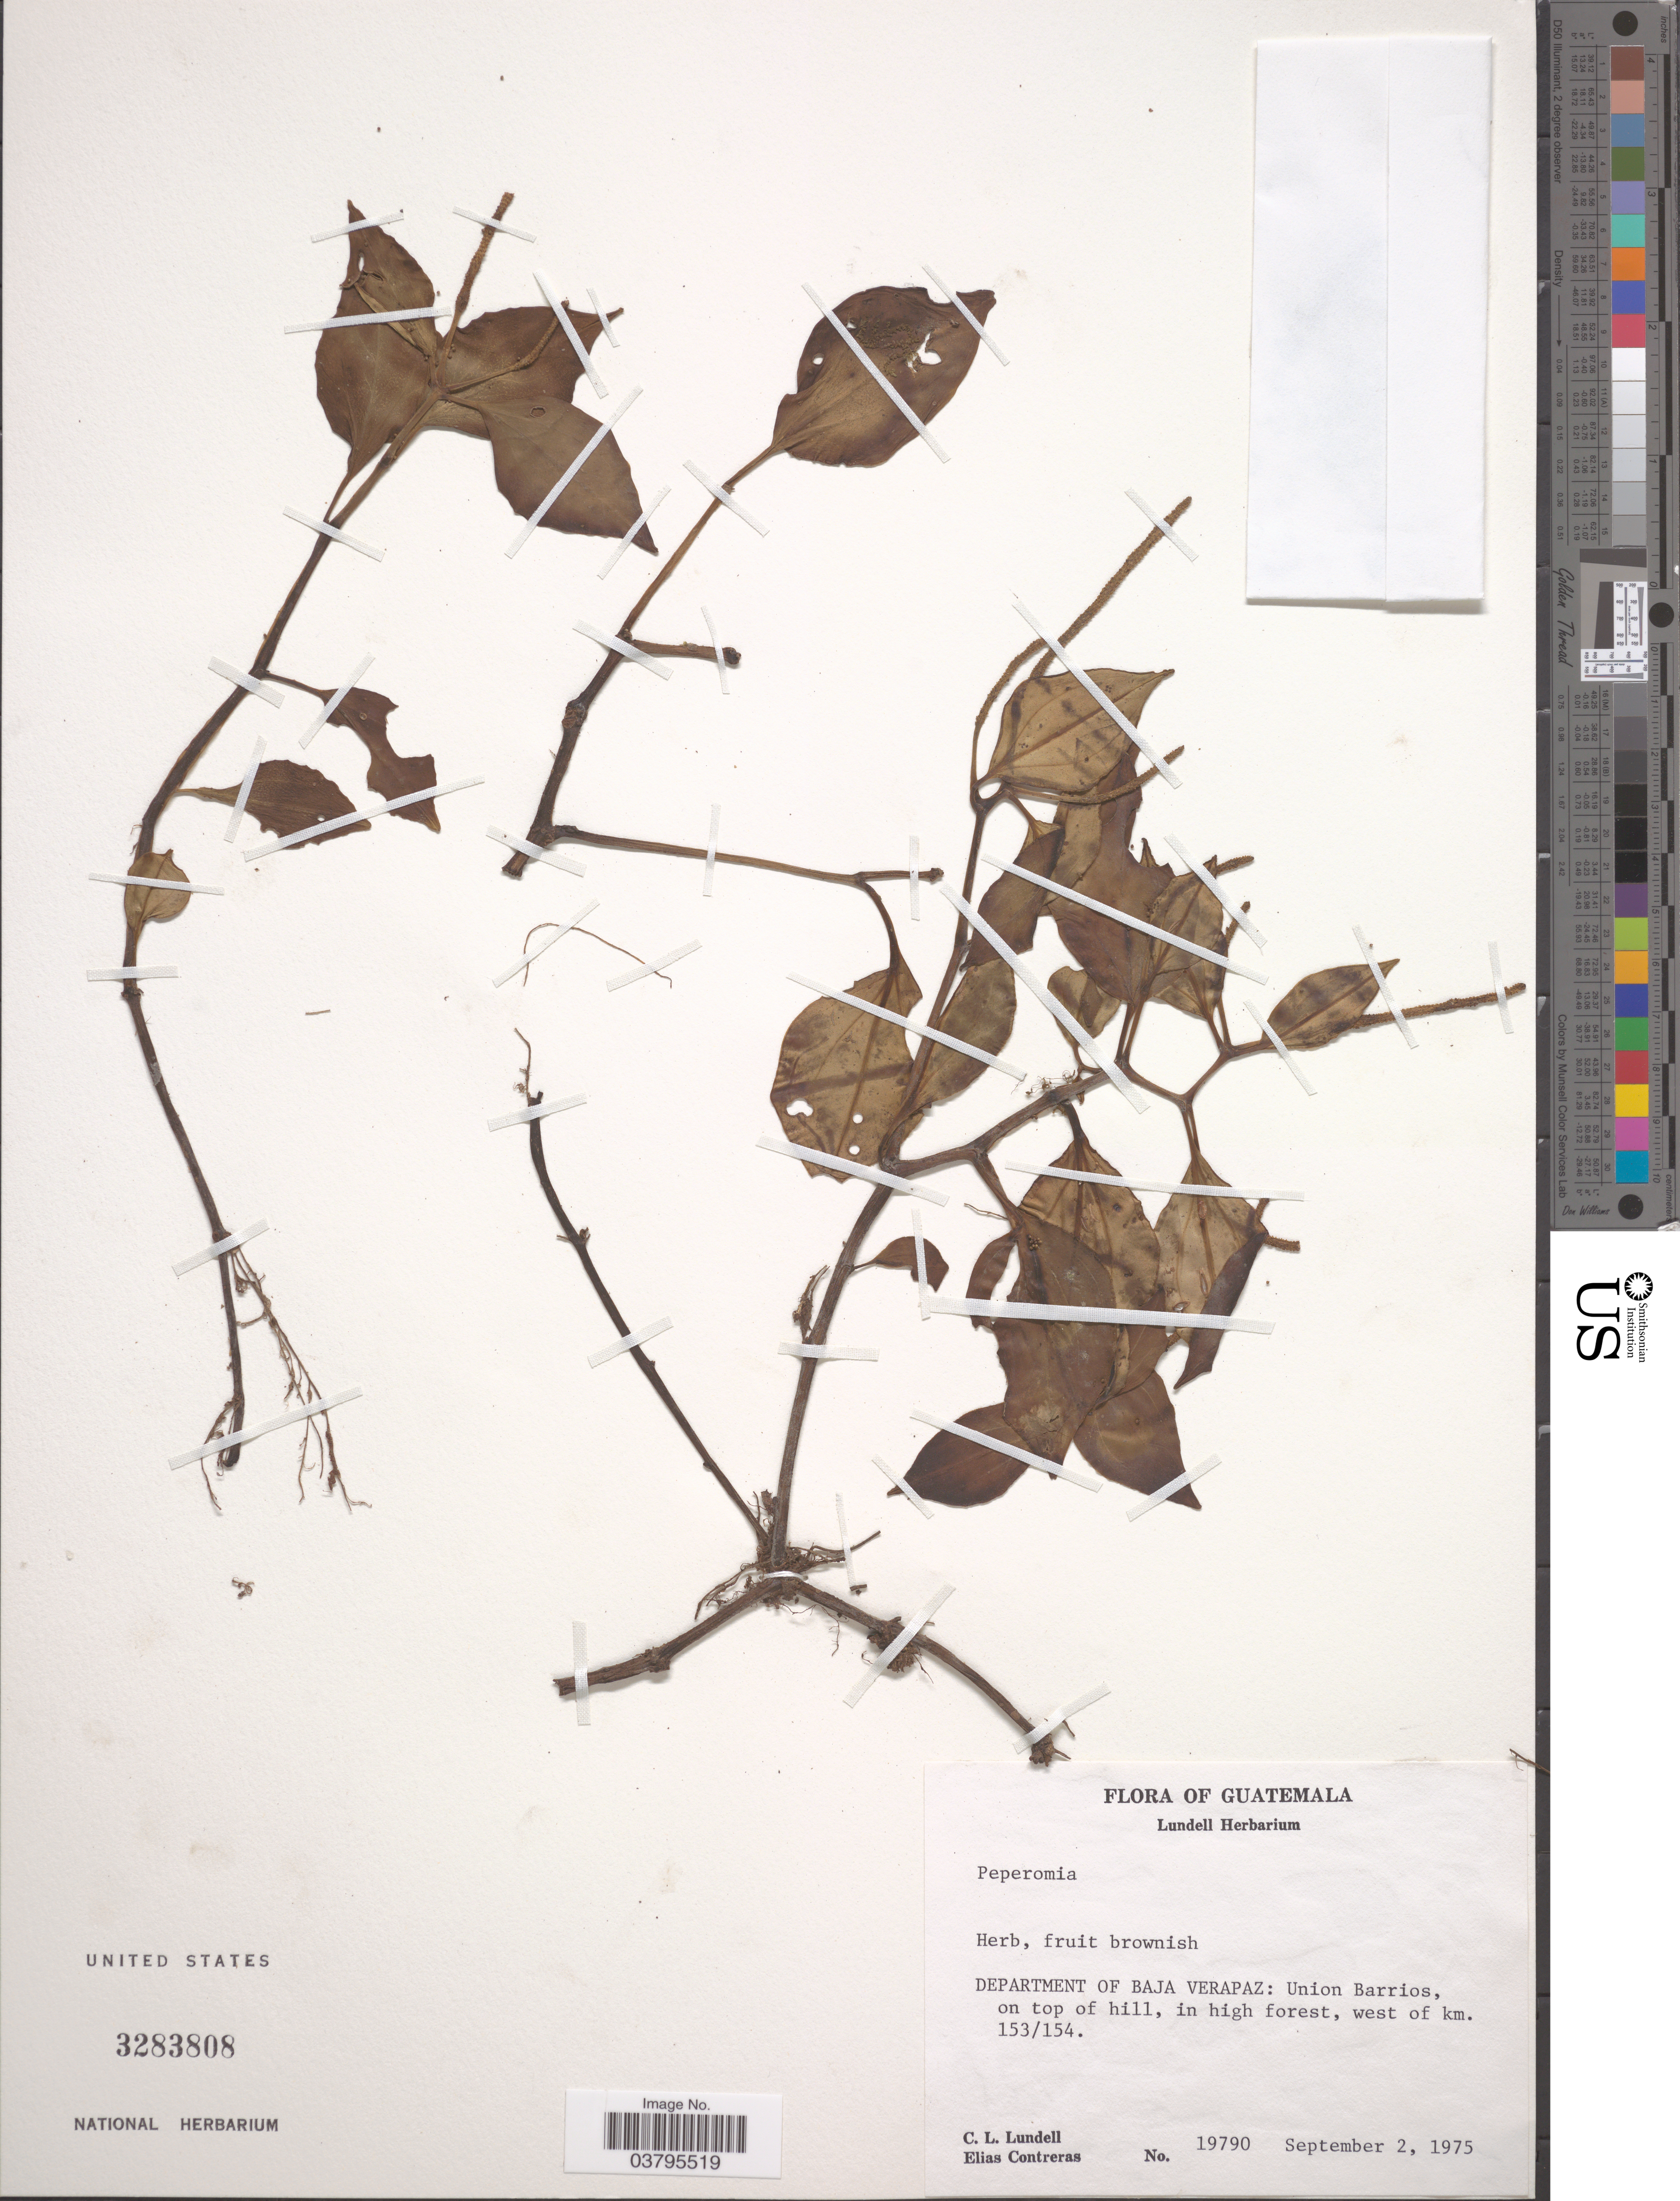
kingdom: Plantae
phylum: Tracheophyta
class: Magnoliopsida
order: Piperales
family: Piperaceae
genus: Peperomia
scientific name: Peperomia san-joseana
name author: C. DC.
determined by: Jiménez, José Estaban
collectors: C. L. Lundell & E. Contreras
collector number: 19790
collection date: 1975-09-02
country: Guatemala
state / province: Baja Verapaz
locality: Department of Baja Verapaz: Union Barrios, on top of hill, in high forest, west of km. 153/154.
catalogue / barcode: US 3283808